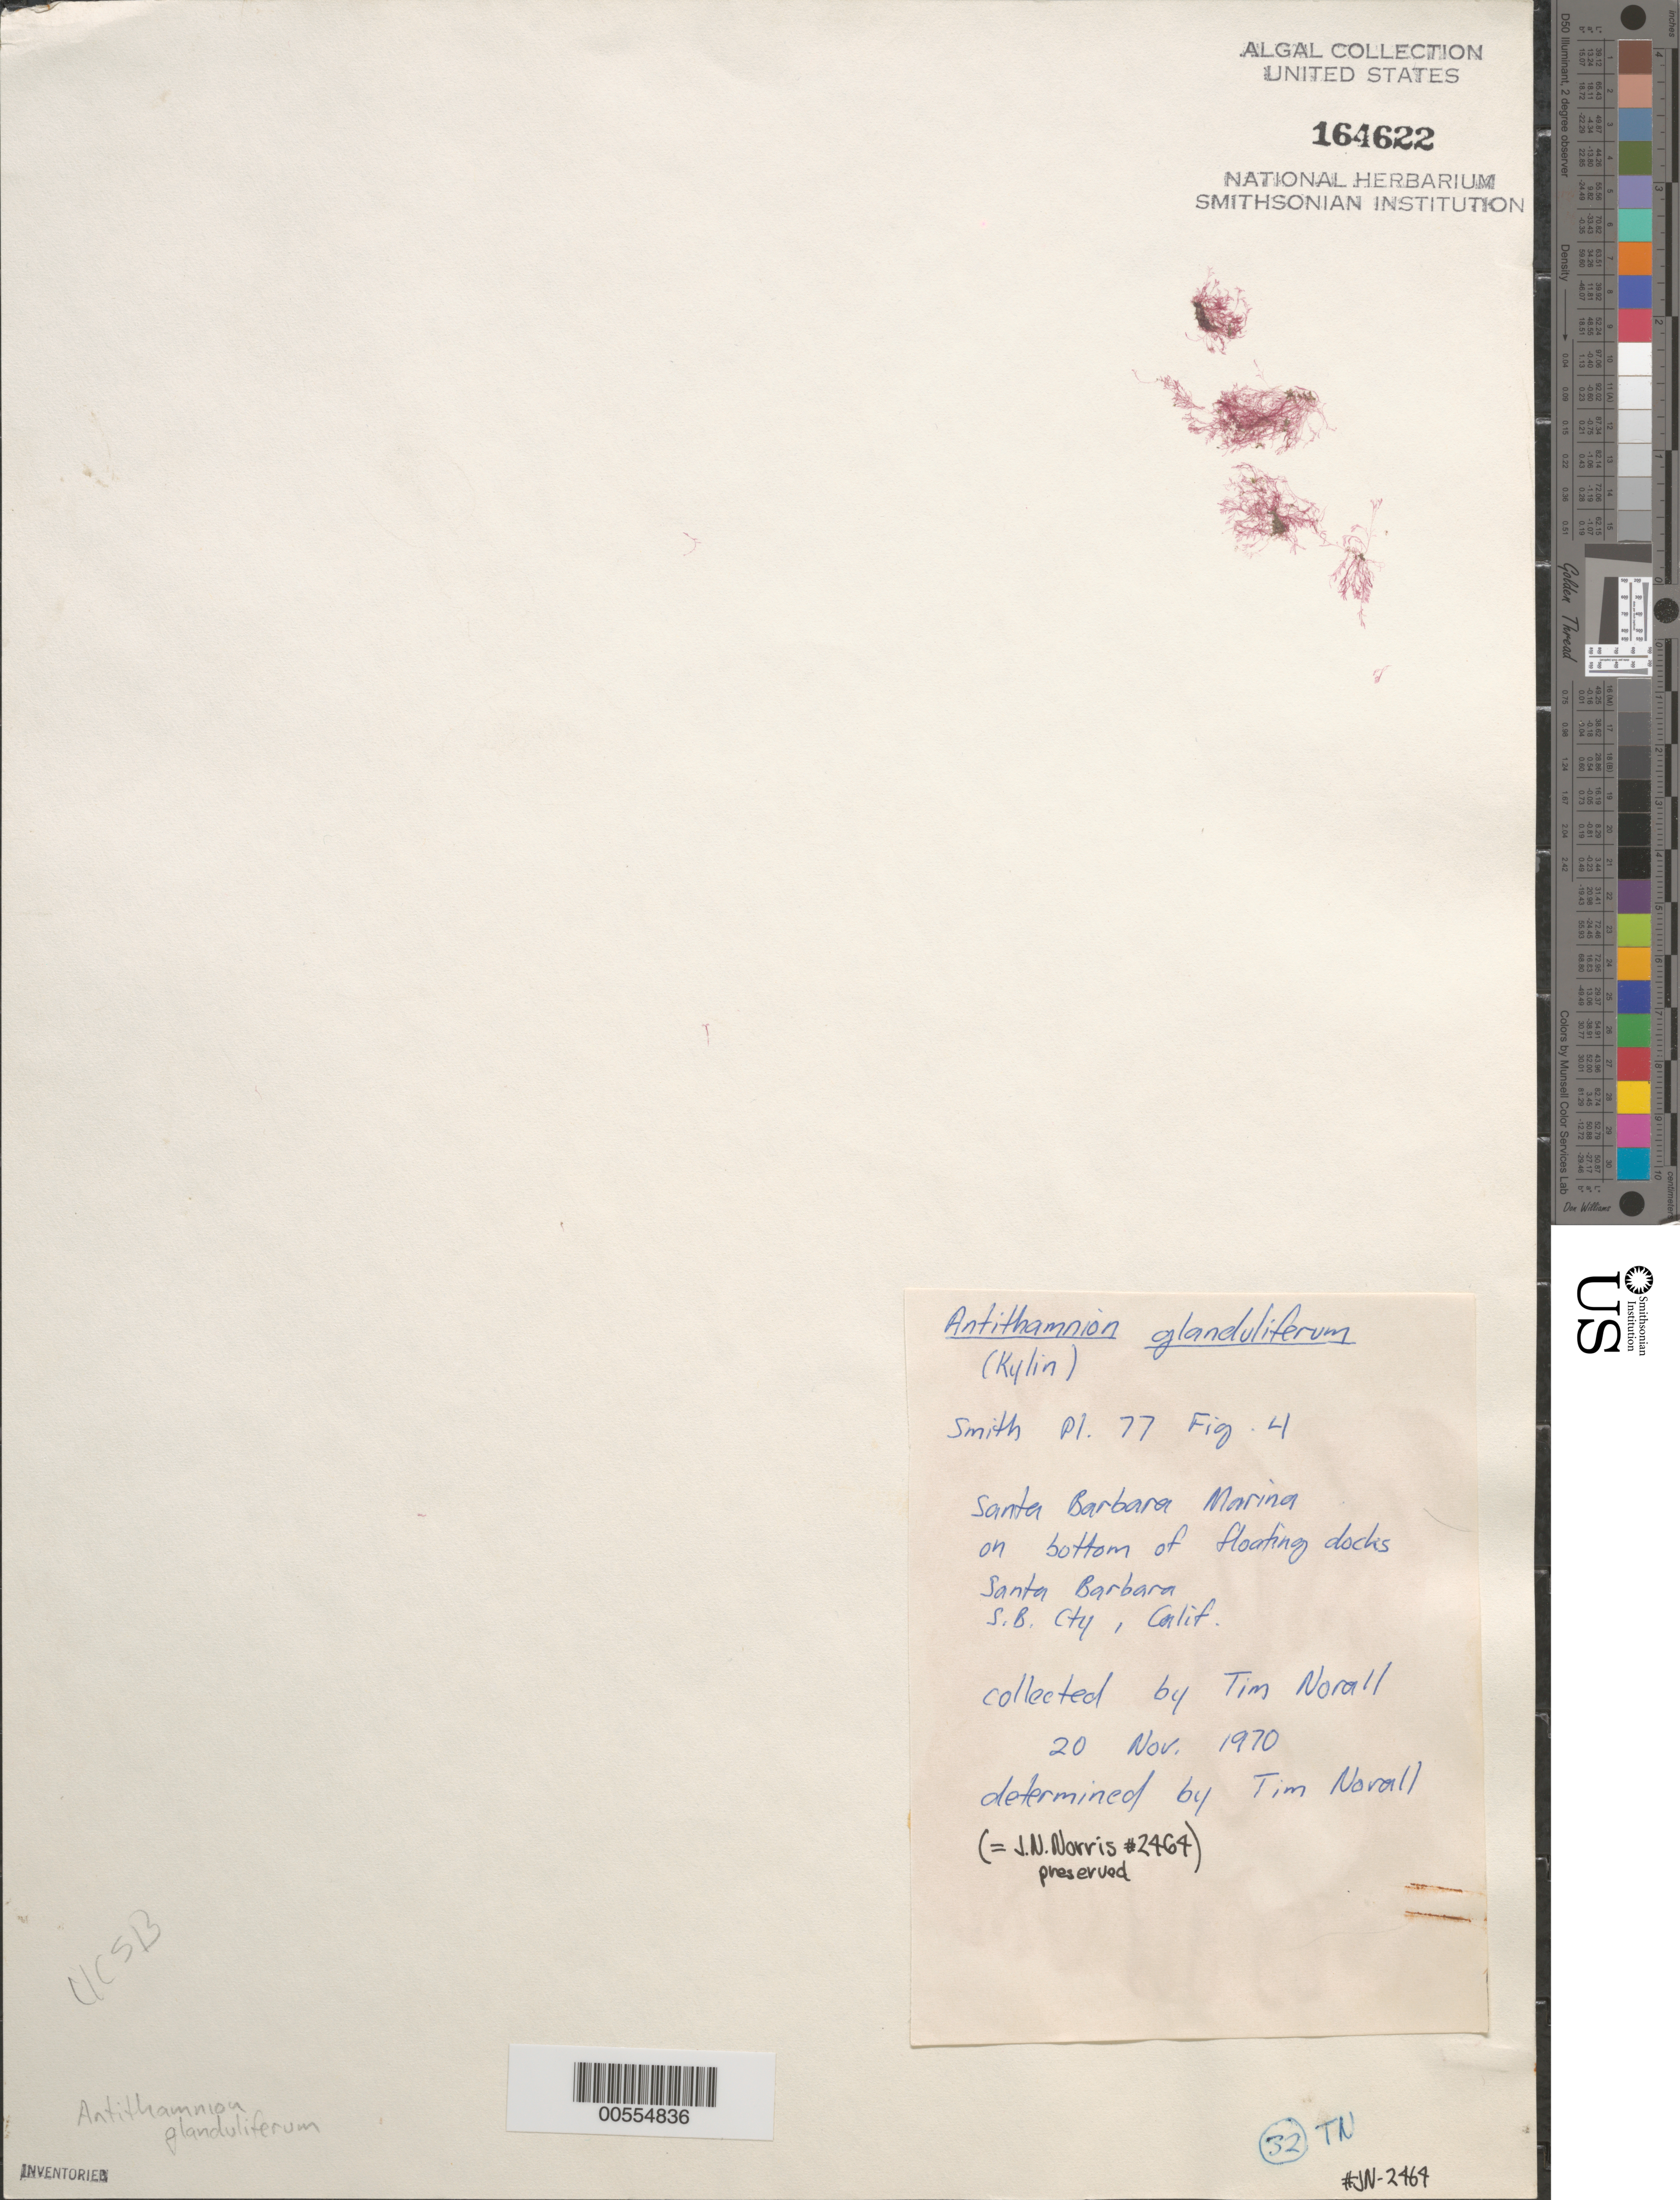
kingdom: Plantae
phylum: Rhodophyta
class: Florideophyceae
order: Ceramiales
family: Ceramiaceae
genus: Antithamnionella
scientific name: Antithamnionella spirographidis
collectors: T. Norall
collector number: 32 & JN-2464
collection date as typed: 20 Nov 1970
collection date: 1970-11-20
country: United States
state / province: California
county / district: Santa Barbara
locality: Santa Barbara, Santa Barbara Marina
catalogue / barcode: US 164622